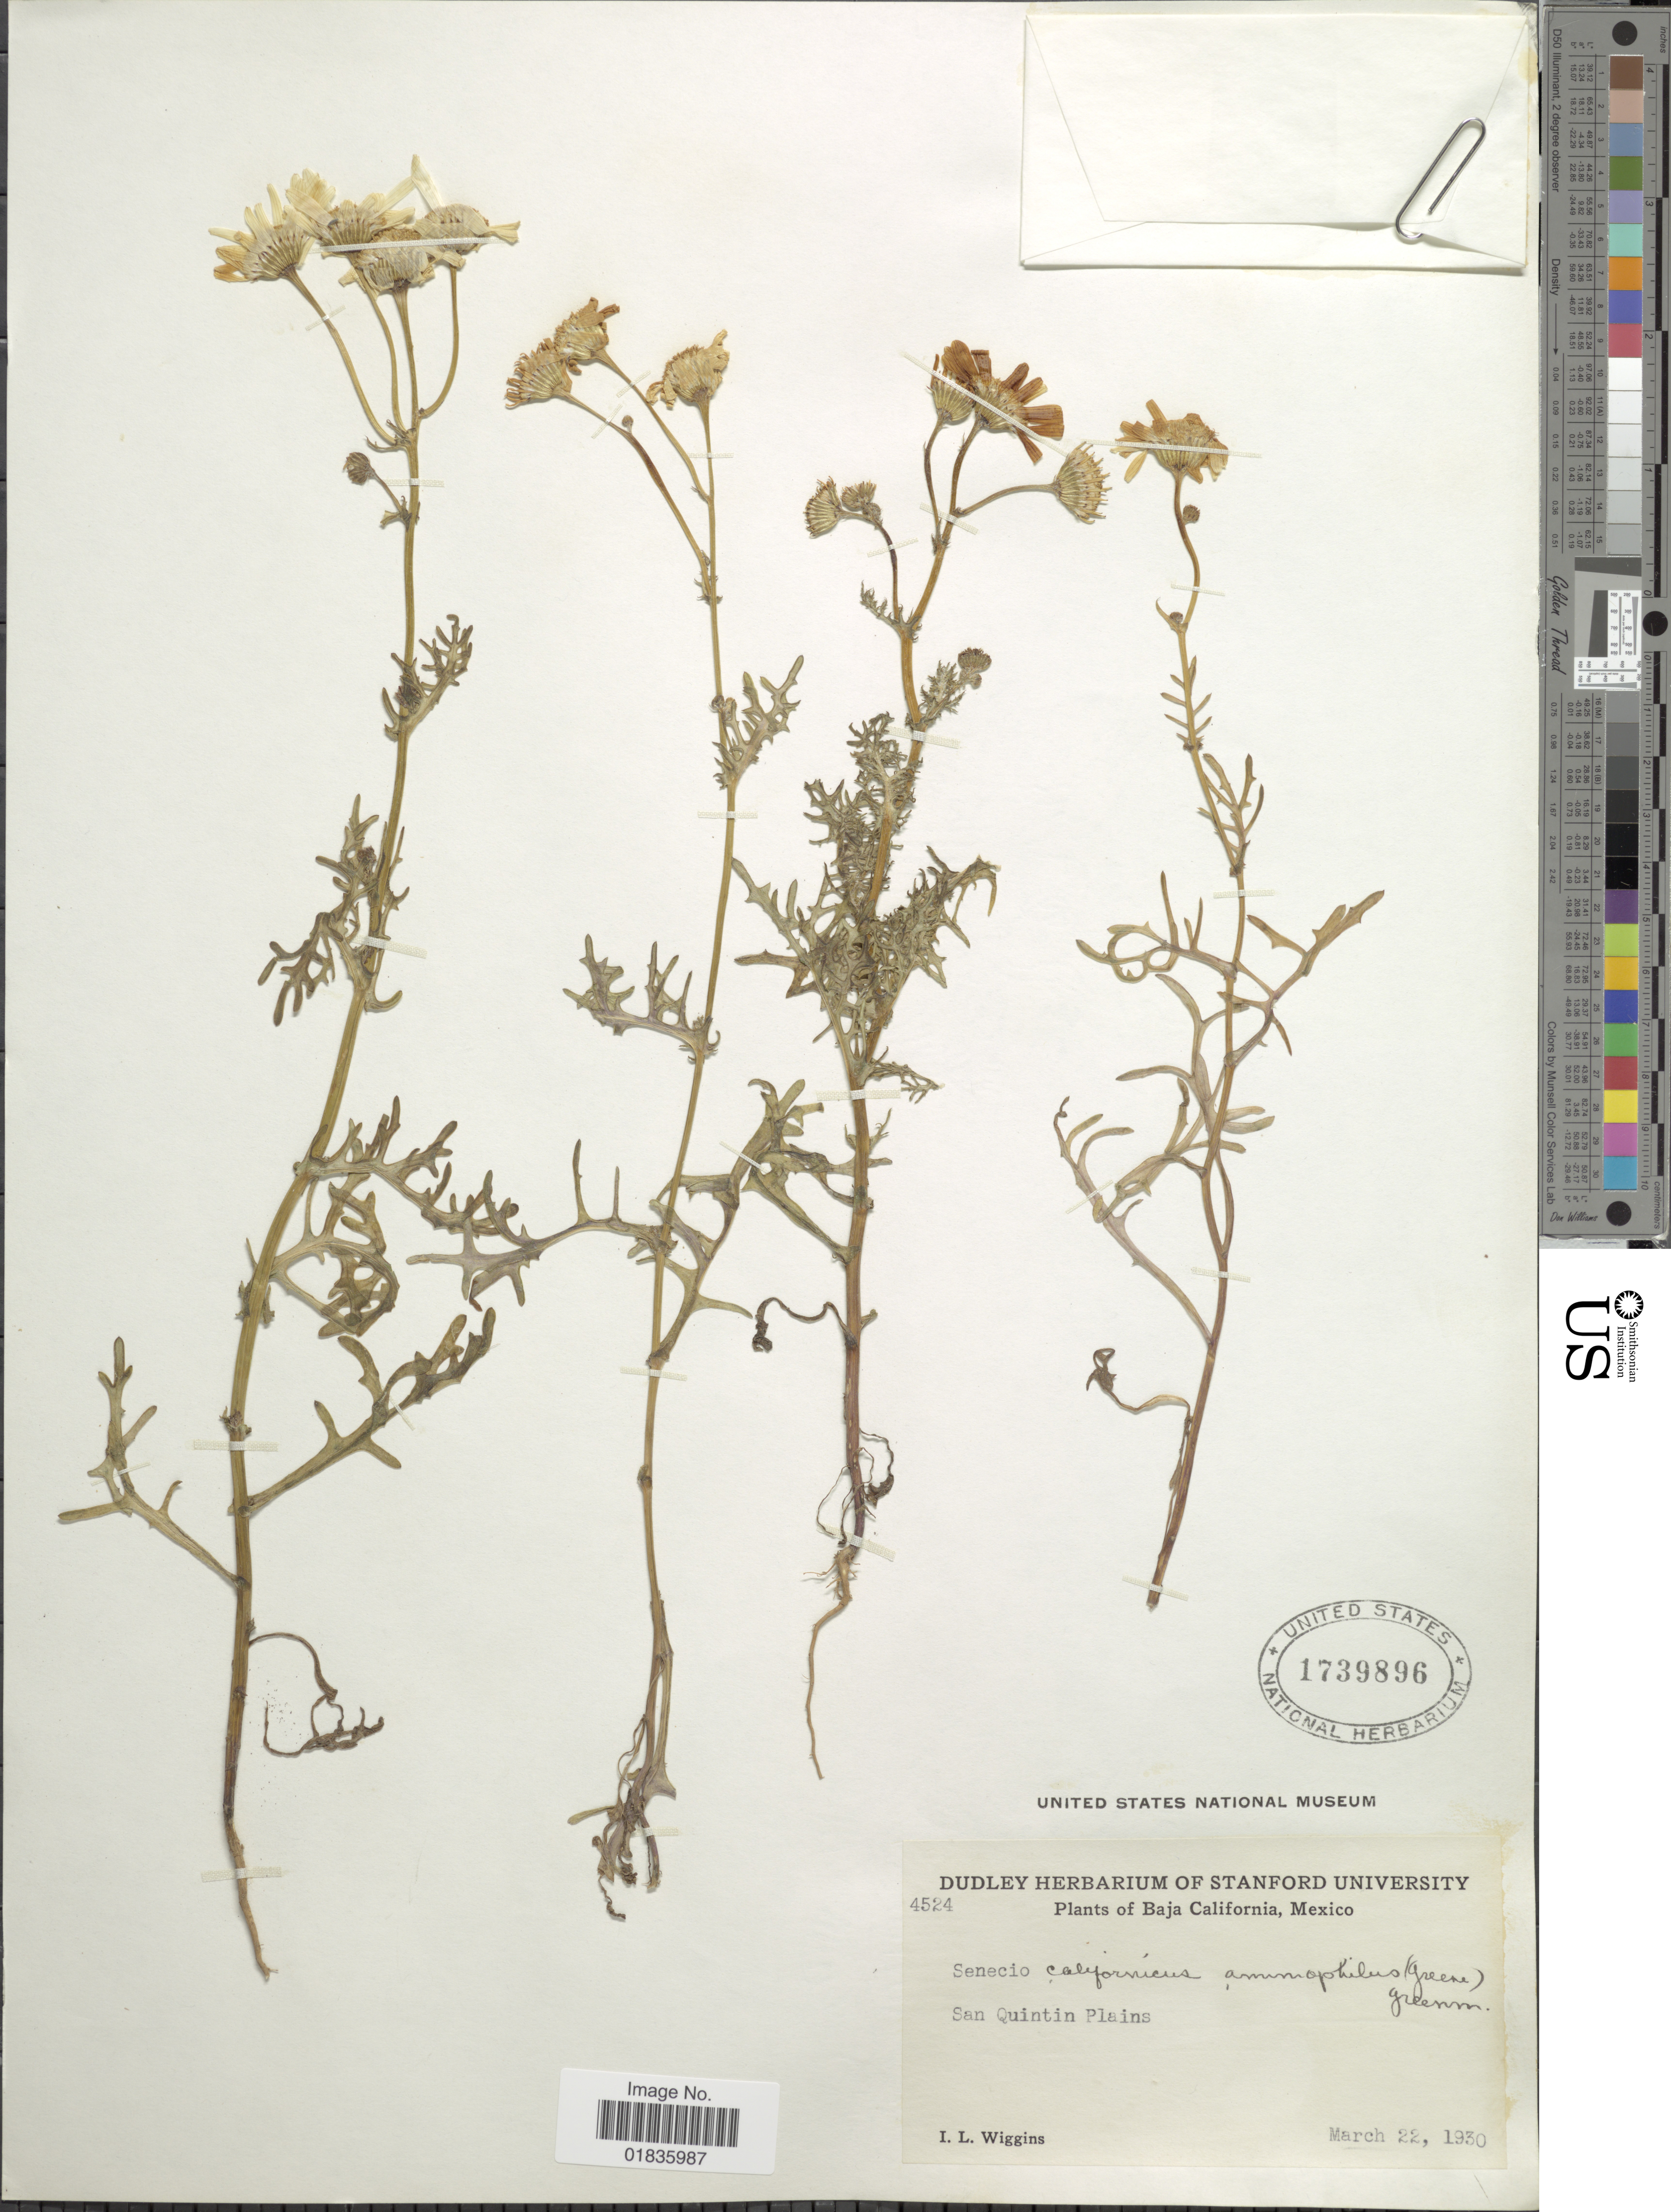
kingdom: Plantae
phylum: Tracheophyta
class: Magnoliopsida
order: Asterales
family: Asteraceae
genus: Senecio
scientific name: Senecio californicus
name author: DC.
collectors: I. L. Wiggins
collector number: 4524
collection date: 1930-03-22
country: Mexico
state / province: Baja California Norte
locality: San Quintin Plains.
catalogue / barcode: US 1739896